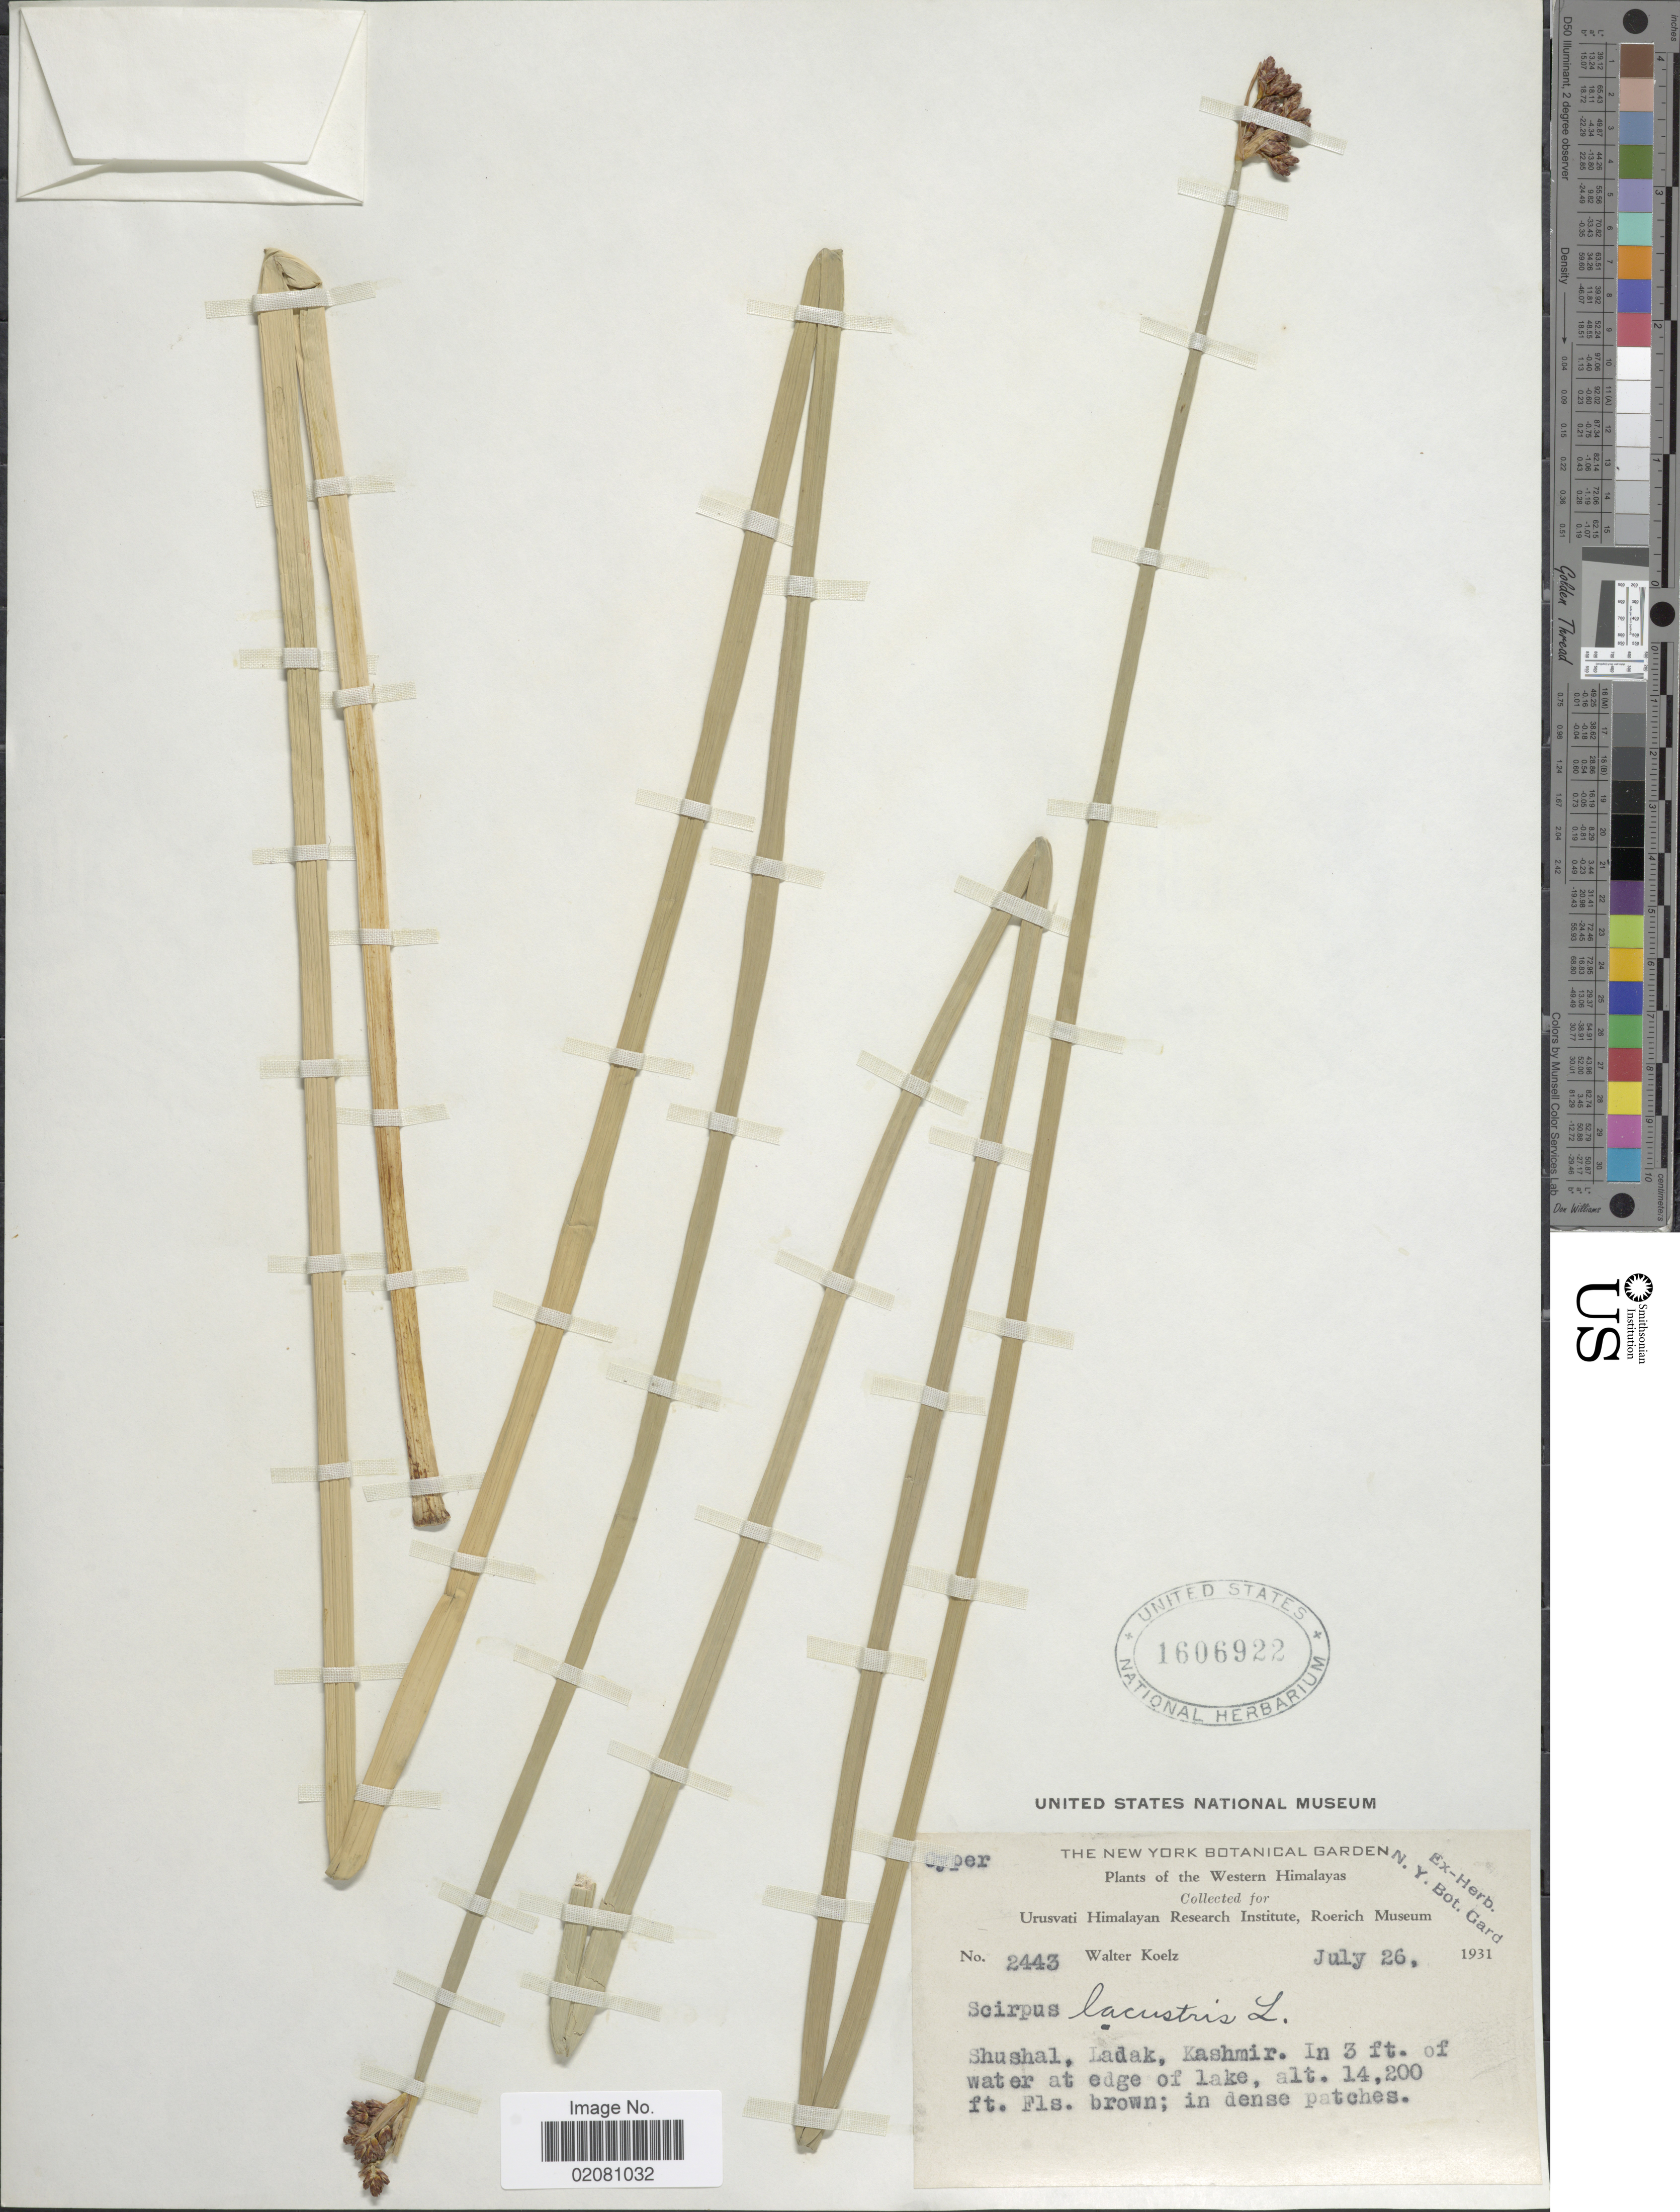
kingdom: Plantae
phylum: Tracheophyta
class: Liliopsida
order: Poales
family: Cyperaceae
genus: Schoenoplectus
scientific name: Schoenoplectus lacustris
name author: (L.) Palla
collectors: W. N. Koelz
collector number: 2443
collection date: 1931-07-26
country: India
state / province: Ladakh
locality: Western Himalayas, Shushal, Ladak, Kashmir. water at edge of lake.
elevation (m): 4328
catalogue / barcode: US 1606922